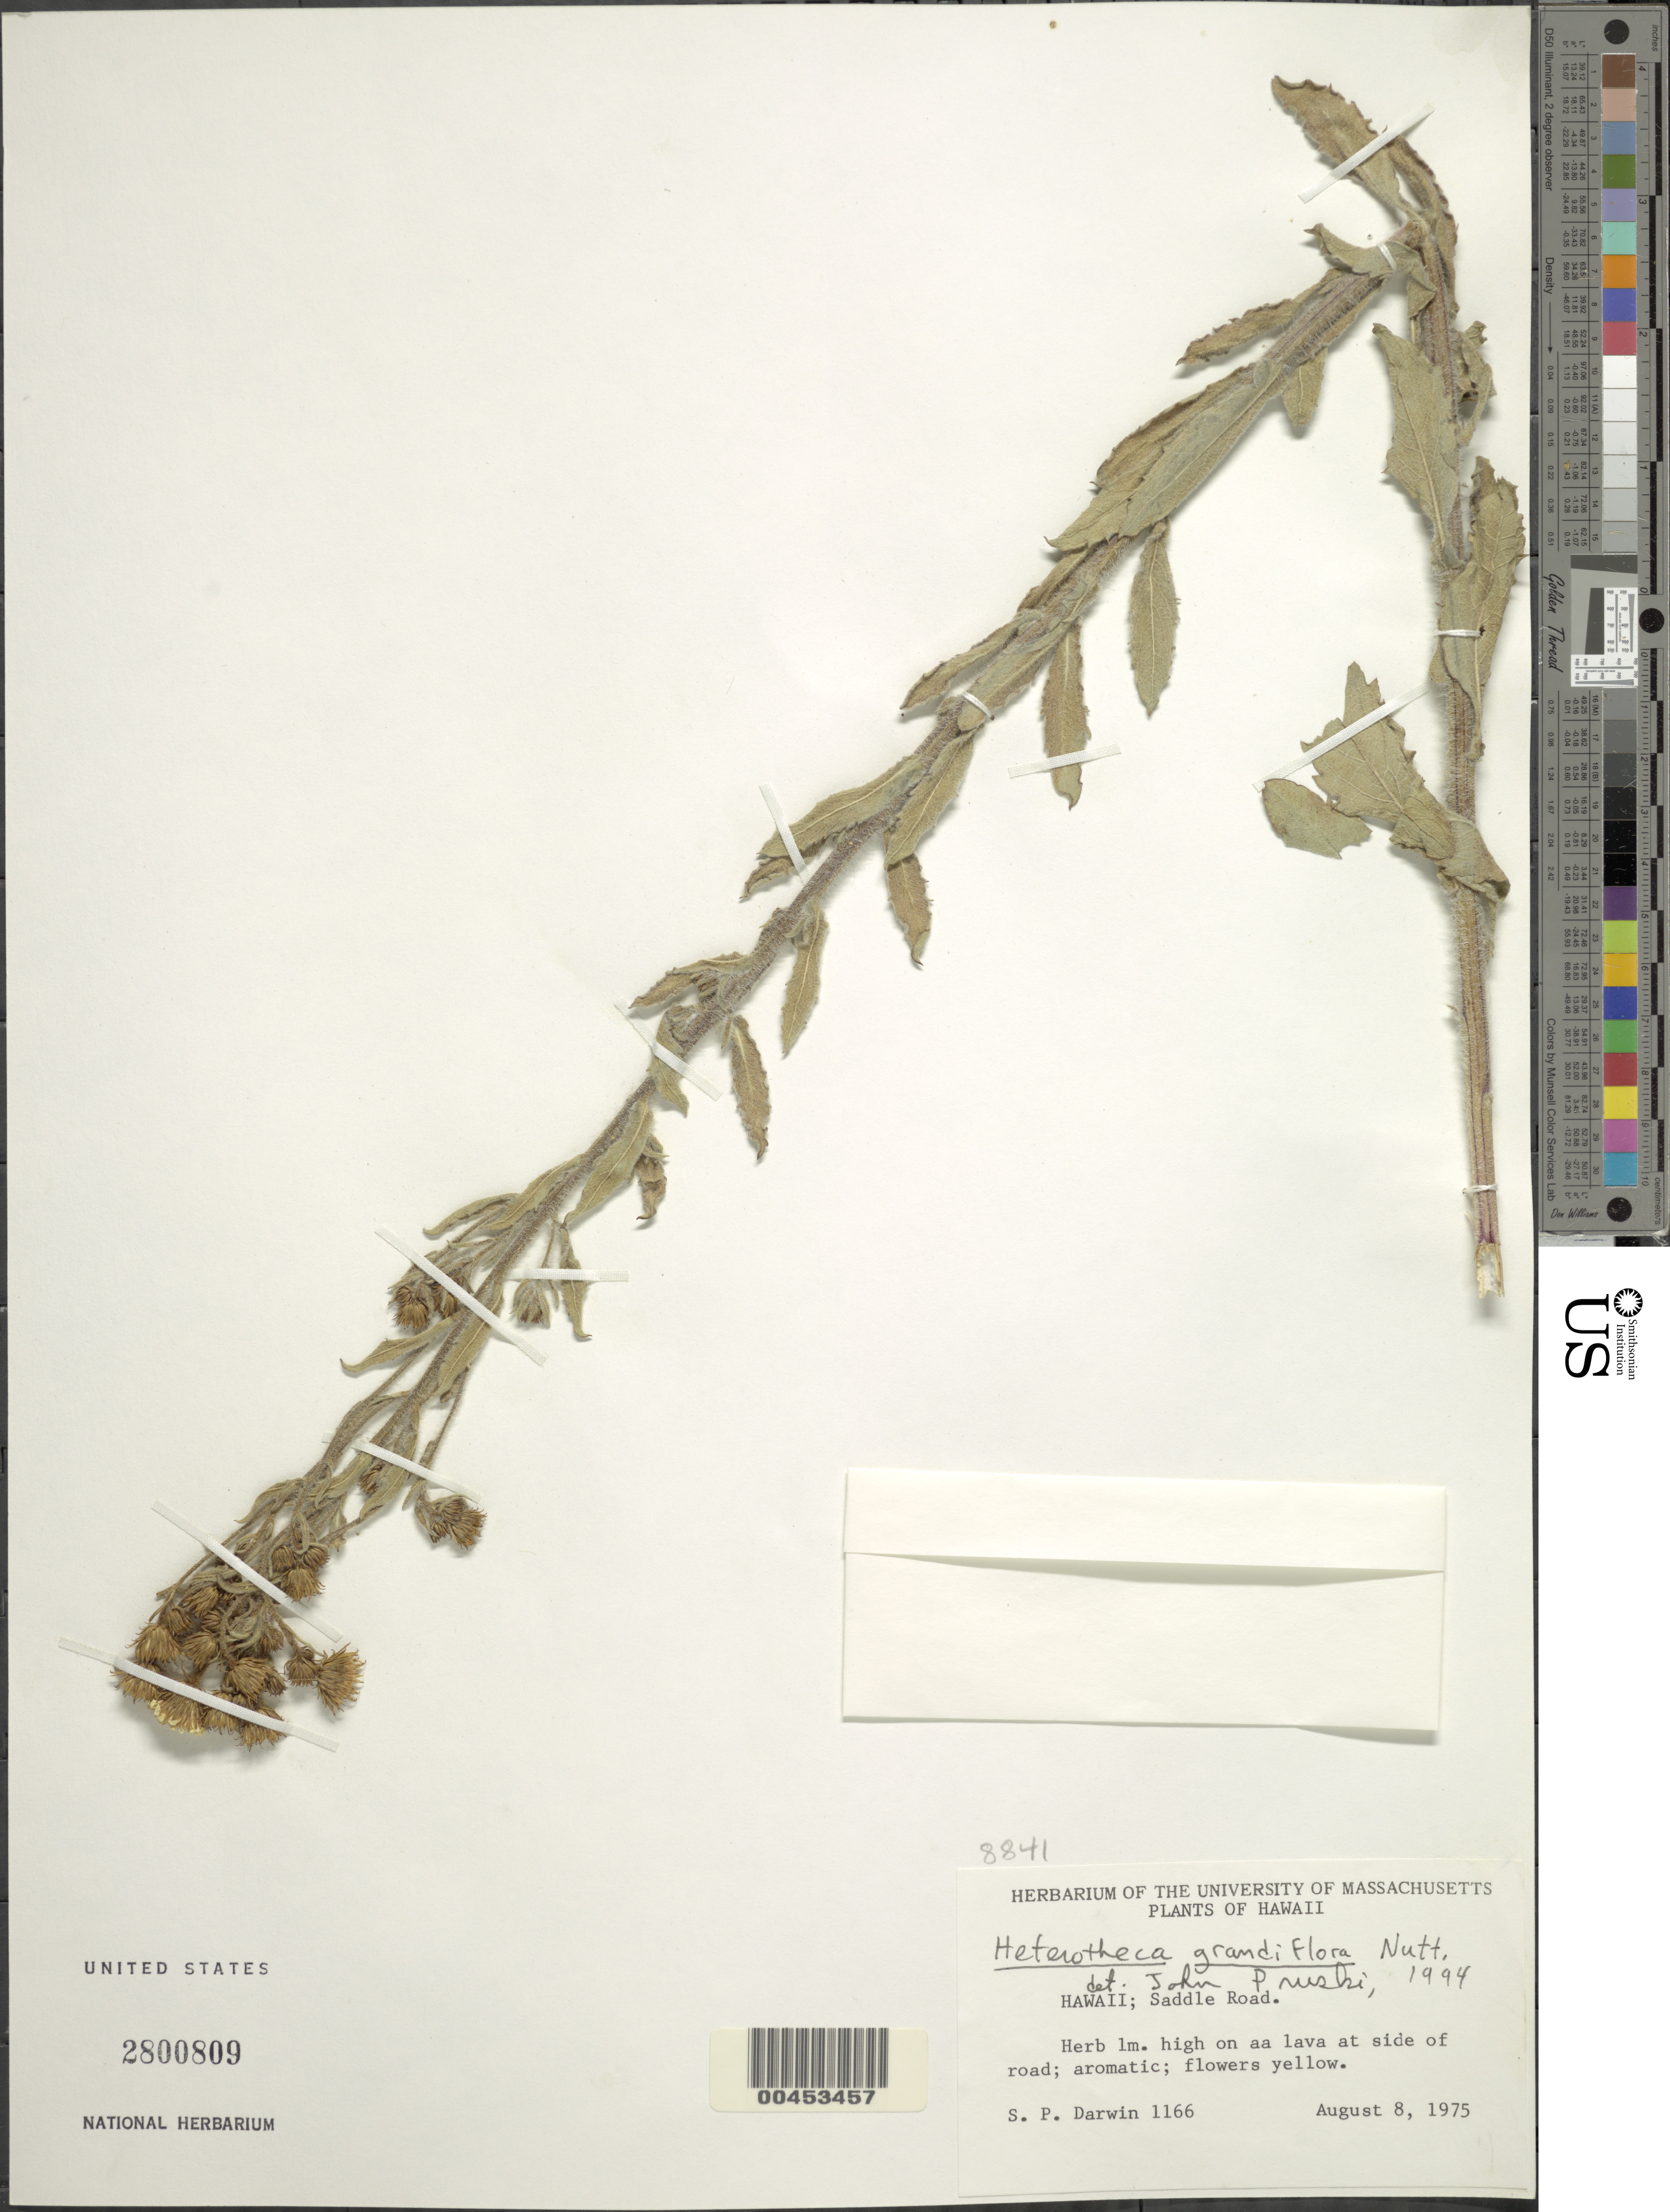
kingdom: Plantae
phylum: Tracheophyta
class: Magnoliopsida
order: Asterales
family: Asteraceae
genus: Heterotheca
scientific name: Heterotheca grandiflora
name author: Nutt.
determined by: Pruski, J. F.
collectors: S. P. Darwin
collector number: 1166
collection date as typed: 8 Aug 1975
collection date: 1975-08-08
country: United States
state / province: Hawaii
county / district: Hawaii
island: Hawaii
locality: Saddle Rd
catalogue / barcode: US 2800809